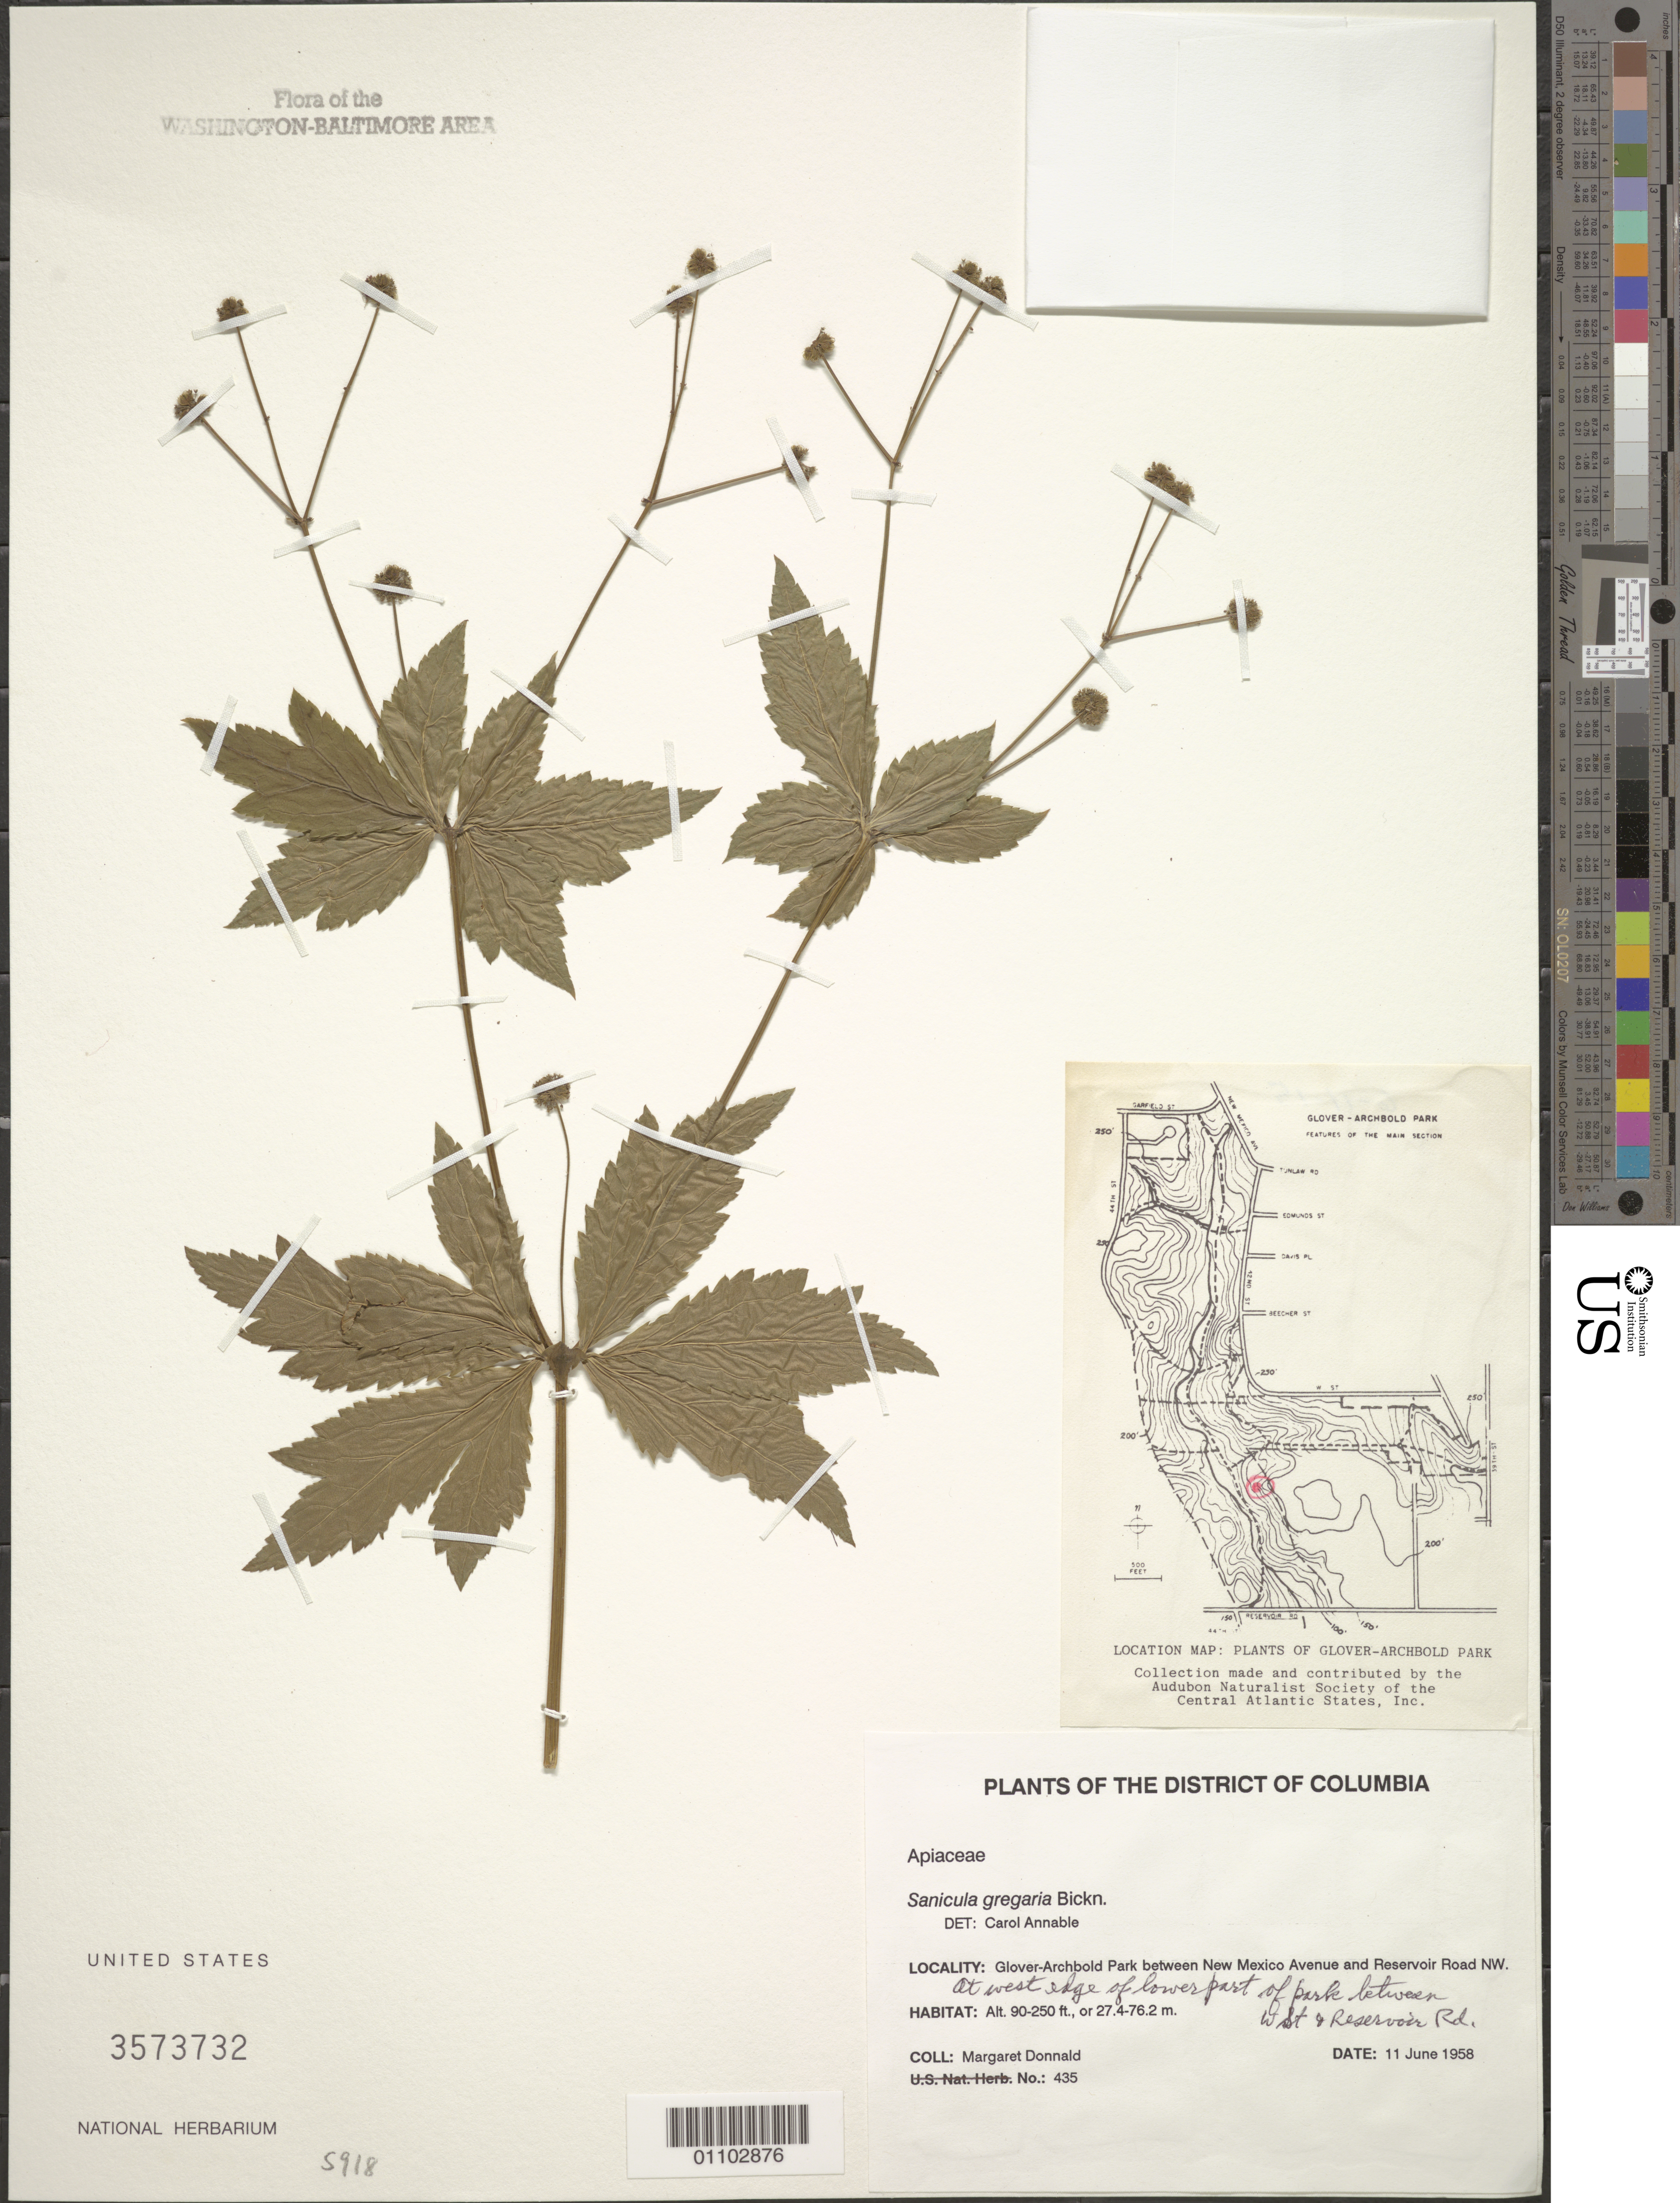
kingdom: Plantae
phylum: Tracheophyta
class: Magnoliopsida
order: Apiales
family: Apiaceae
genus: Sanicula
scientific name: Sanicula odorata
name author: (Raf.) Pryer & Phillippe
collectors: M. Donnald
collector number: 435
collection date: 1958-06-11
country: United States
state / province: District of Columbia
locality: Glover-Archbold Park between New Mexico Avenue and Reservoir Road NW., at west edge of lower part of park between W. St. and Reservoir Rd.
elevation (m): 27.4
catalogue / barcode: US 3573732